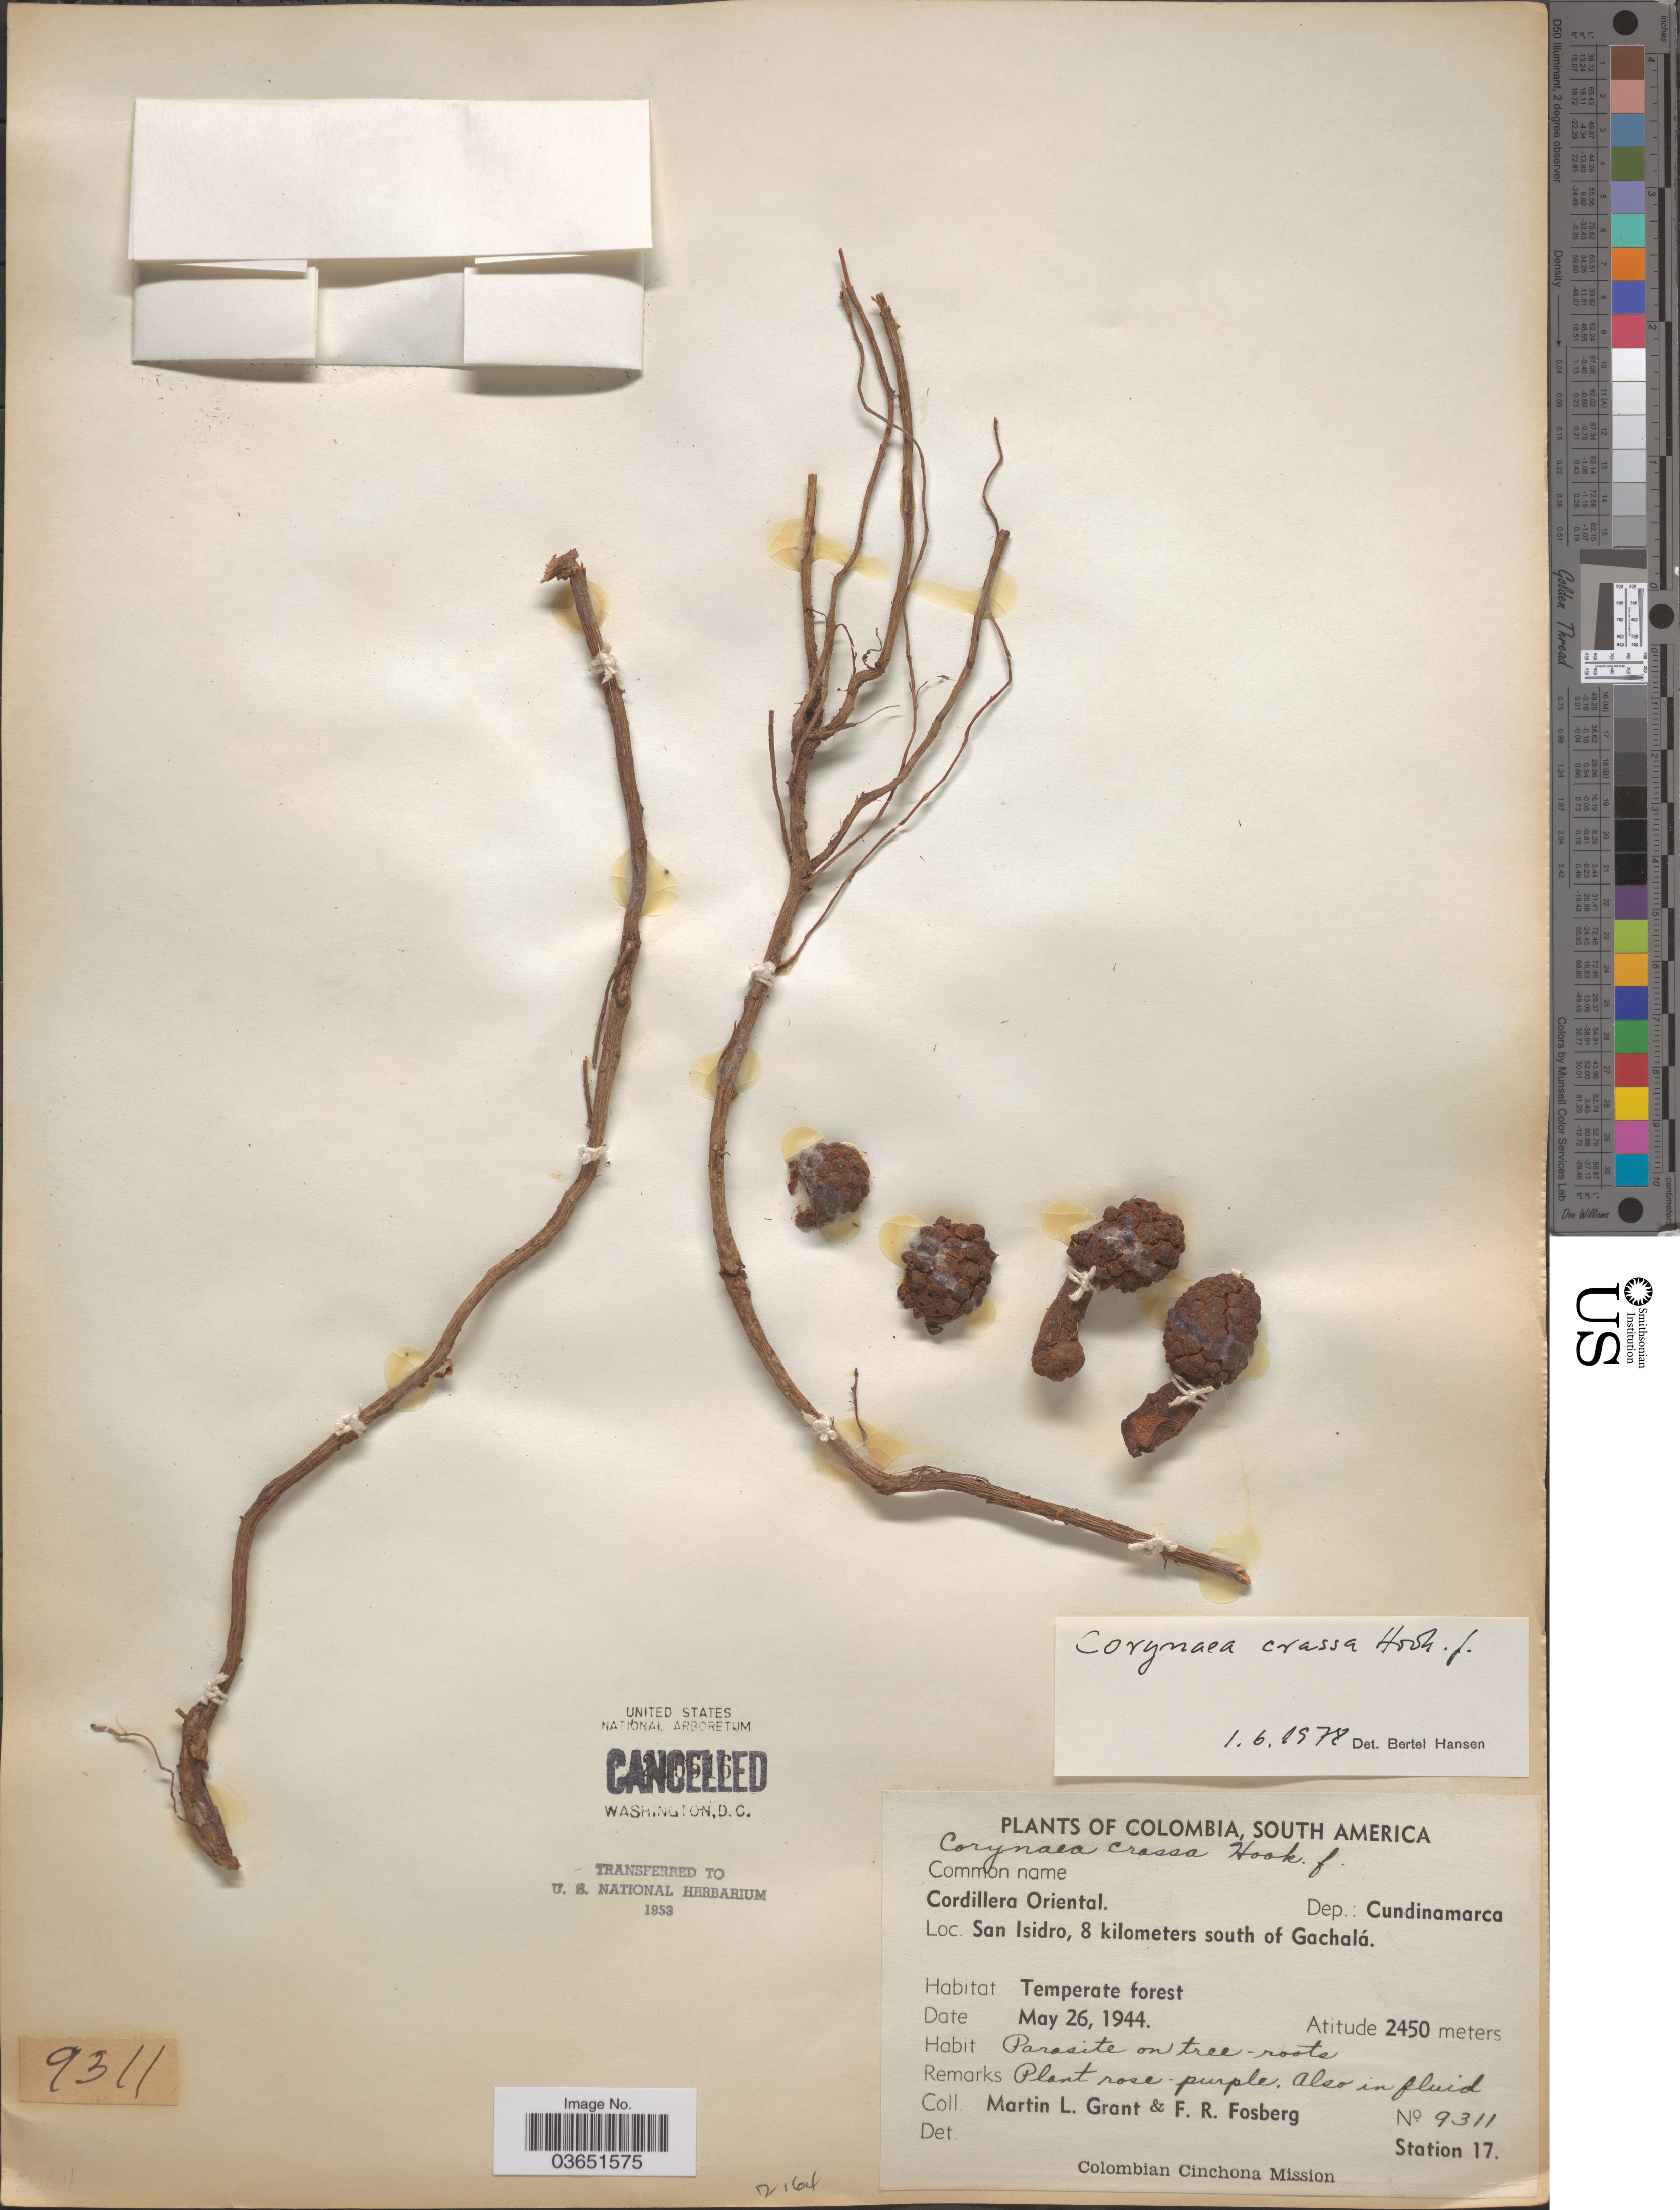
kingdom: Plantae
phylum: Tracheophyta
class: Magnoliopsida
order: Santalales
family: Balanophoraceae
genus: Corynaea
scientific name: Corynaea crassa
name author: Hook. f.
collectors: M. L. Grant & F. R. Fosberg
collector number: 9311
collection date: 1944-05-26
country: Colombia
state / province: Cundinamarca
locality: Cordillera Oriental. Dep.: Cundinamarca. San Isidro, 8 kilometers south of Gachalá.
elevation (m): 2450